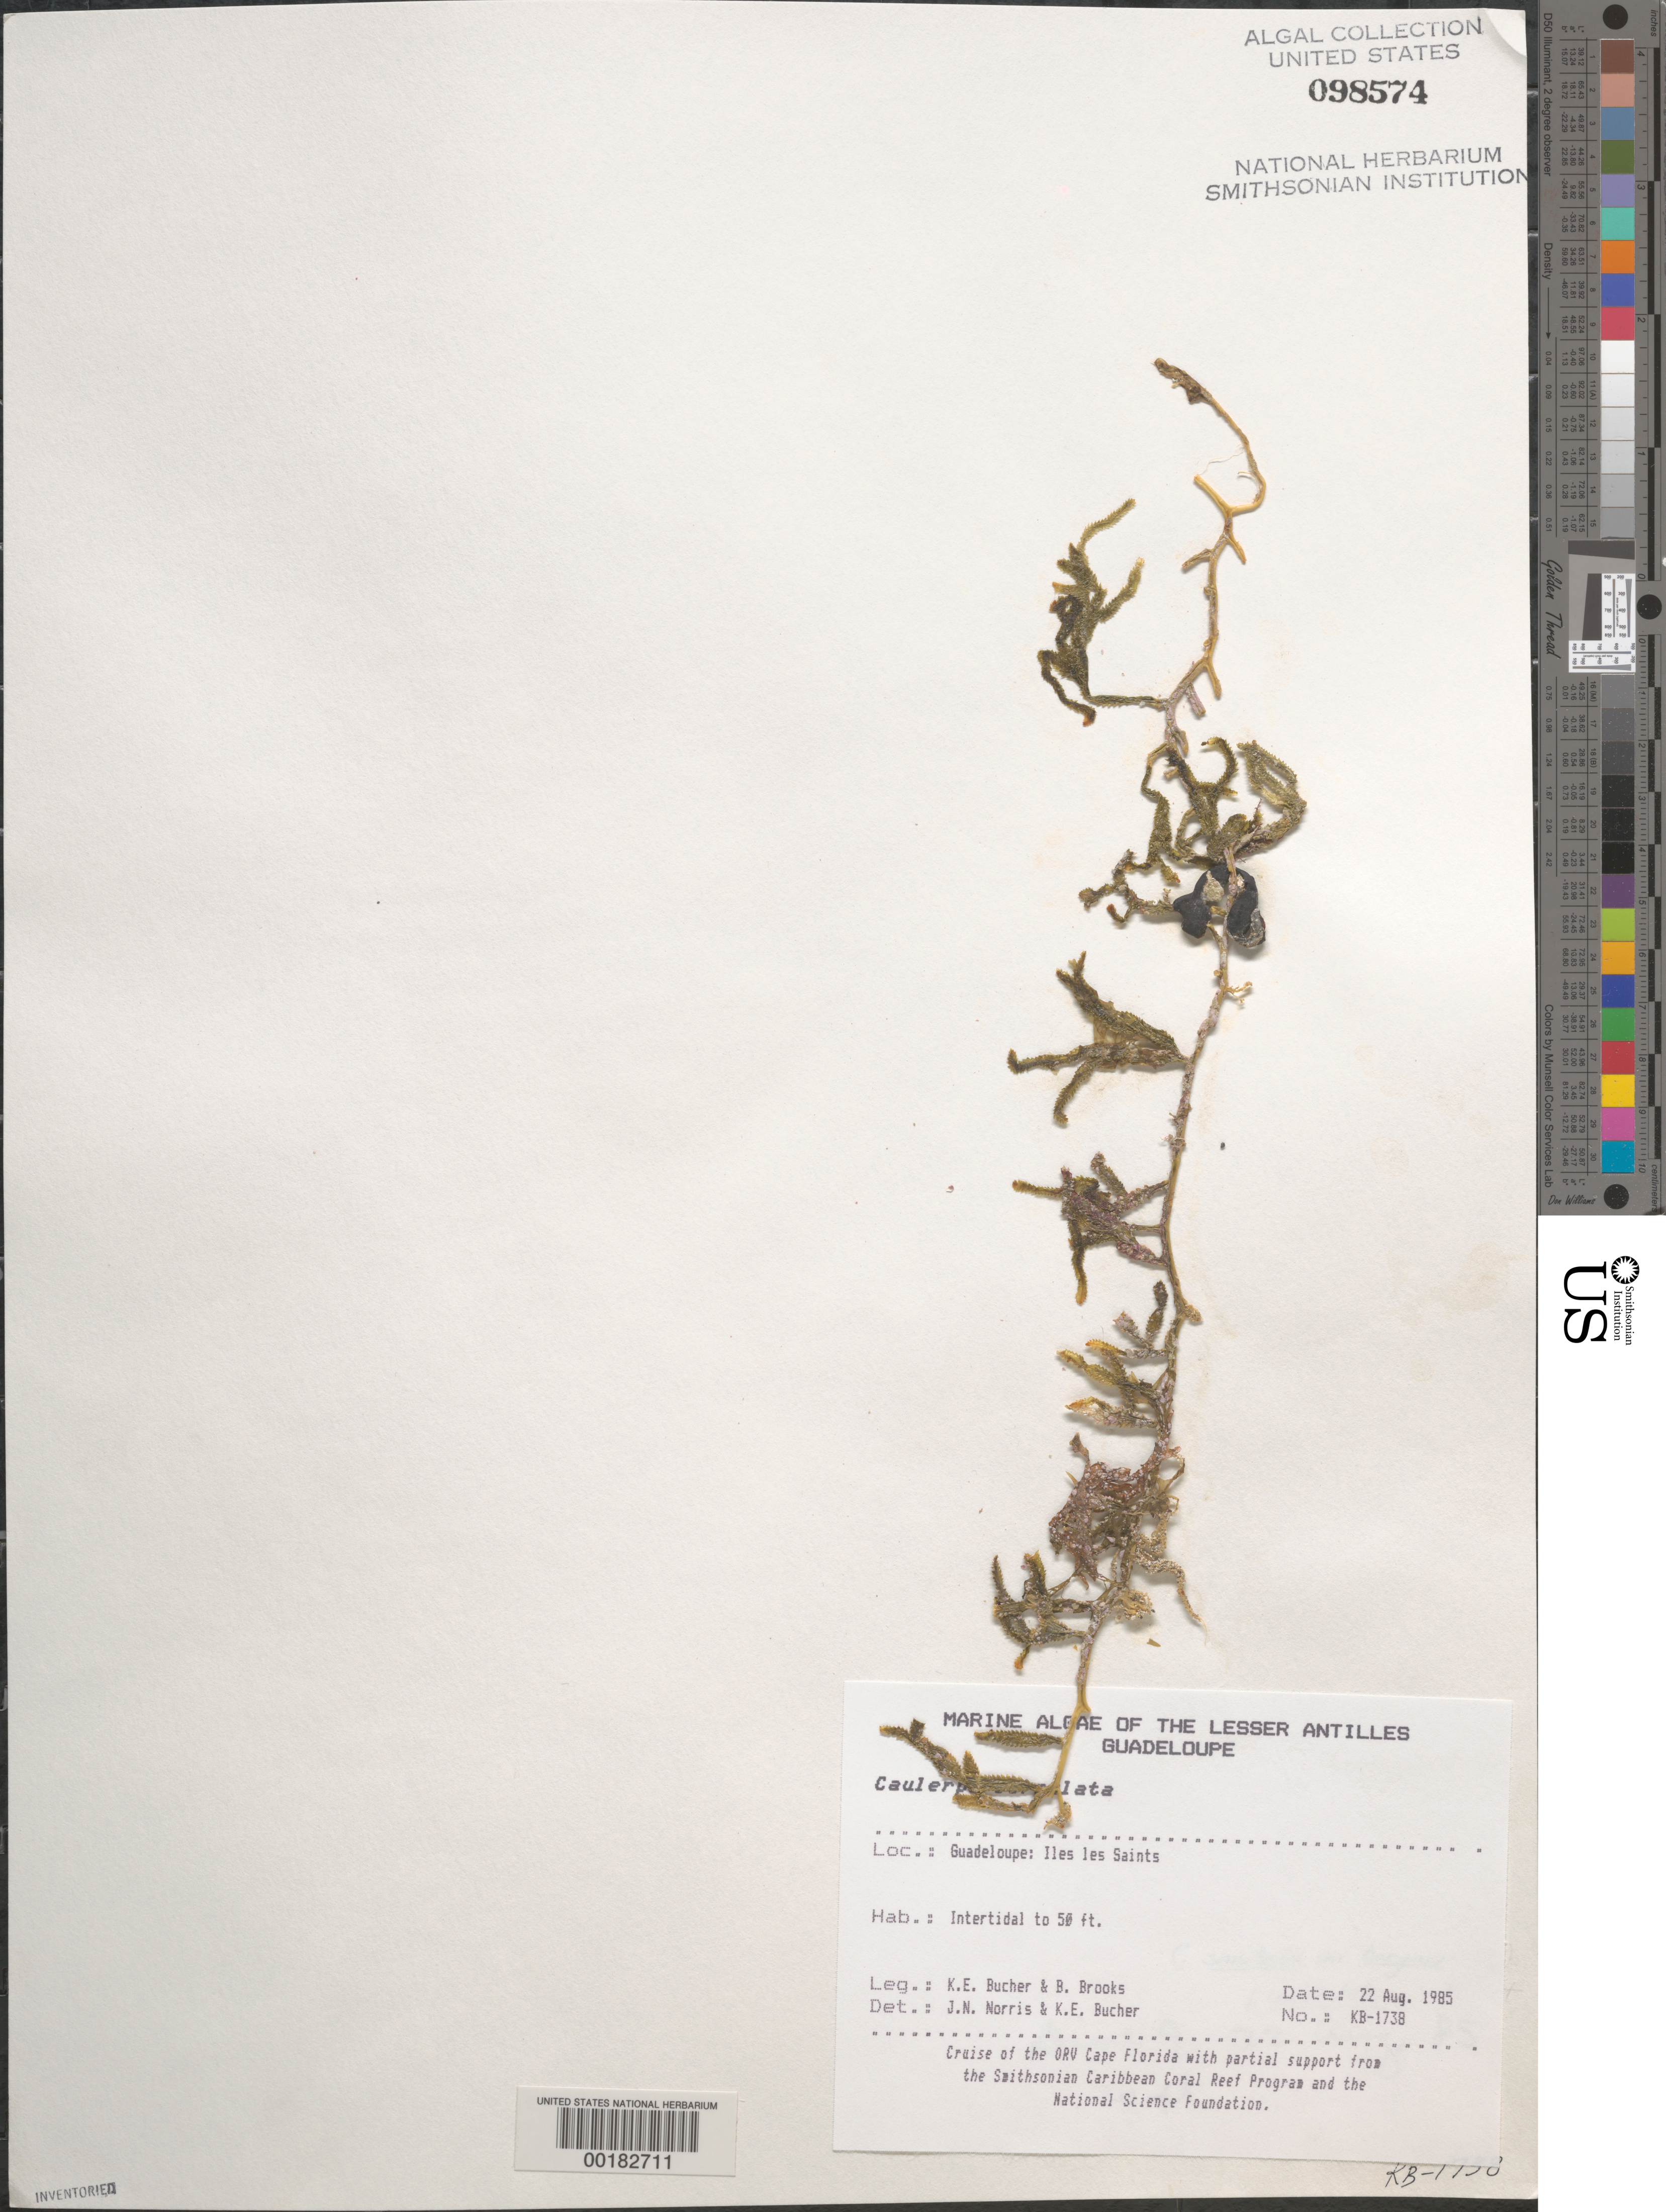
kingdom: Plantae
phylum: Chlorophyta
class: Ulvophyceae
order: Bryopsidales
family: Caulerpaceae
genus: Caulerpa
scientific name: Caulerpa serrulata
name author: (Forssk.) J. Agardh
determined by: Norris, J. N.; Bucher, K. E.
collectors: K. E. Bucher & B. Brooks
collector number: Kb-1738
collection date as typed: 22 Aug 1985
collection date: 1985-08-22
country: Guadeloupe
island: Iles des Saintes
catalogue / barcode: US 98574